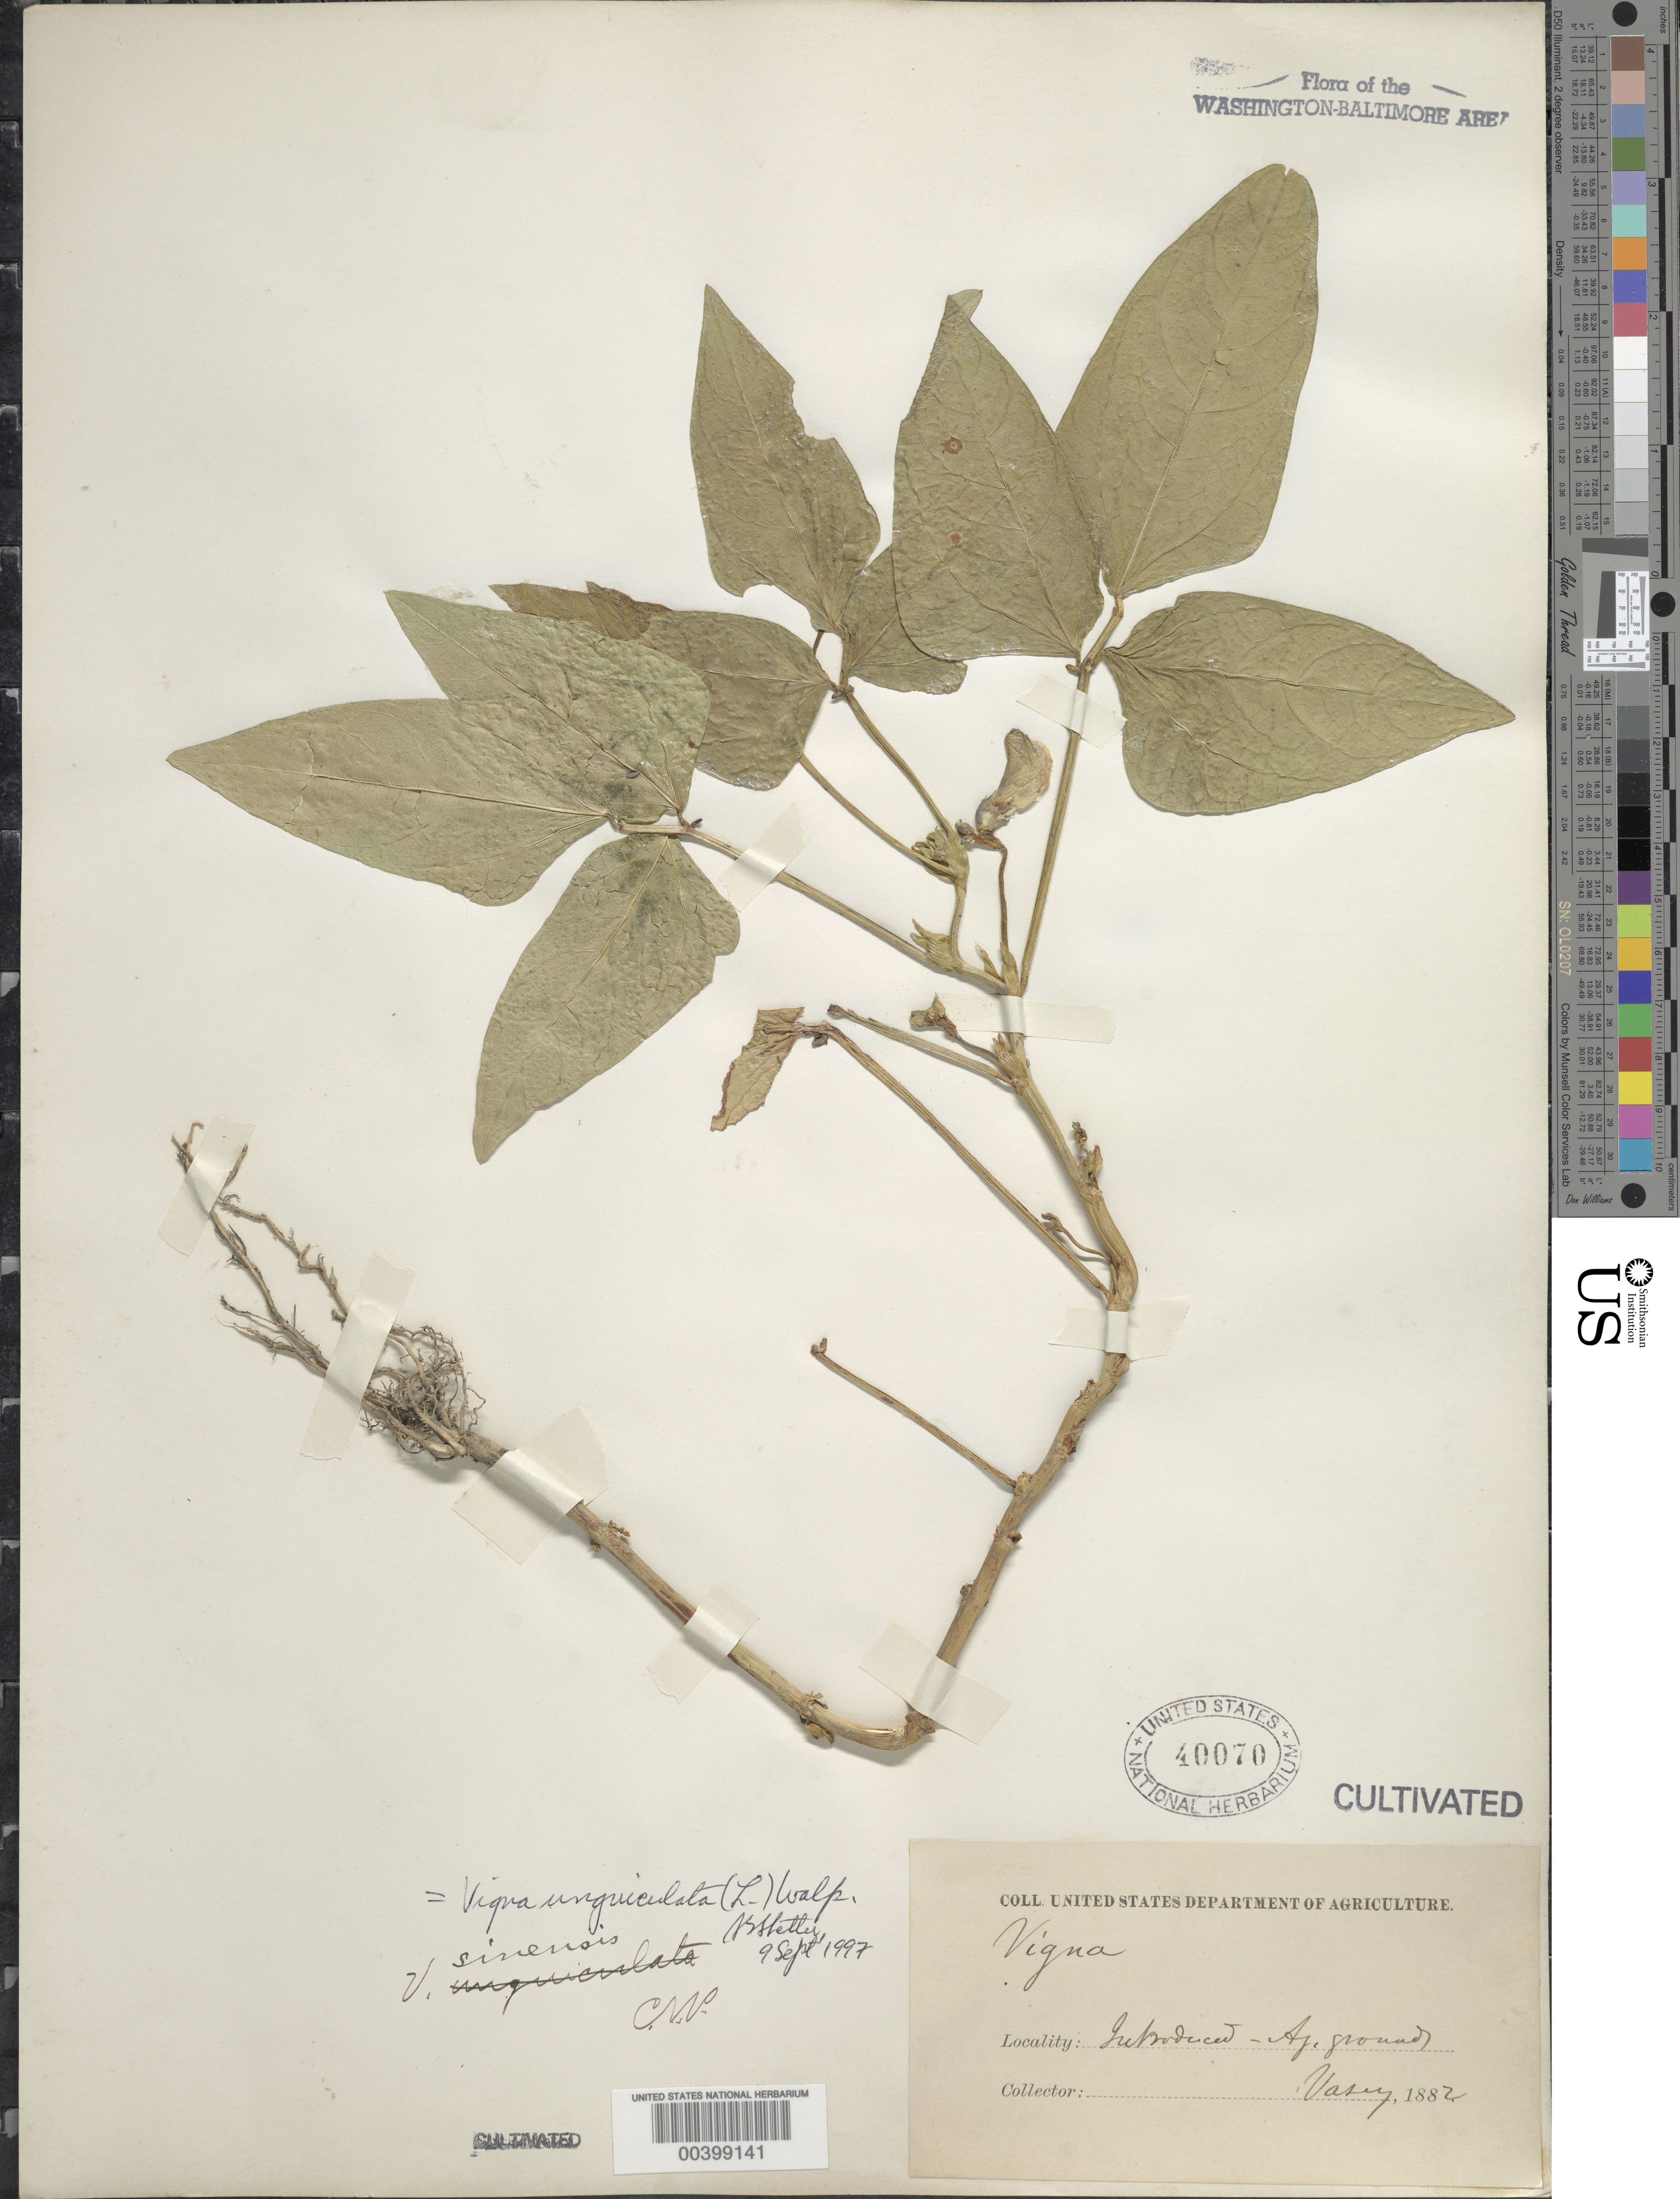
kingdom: Plantae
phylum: Tracheophyta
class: Magnoliopsida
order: Fabales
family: Fabaceae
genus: Vigna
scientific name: Vigna unguiculata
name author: (L.) Walp.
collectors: G. Vasey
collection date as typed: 1882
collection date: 1882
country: United States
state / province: District of Columbia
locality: Introduced to Agriculture ground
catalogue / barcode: US 40070